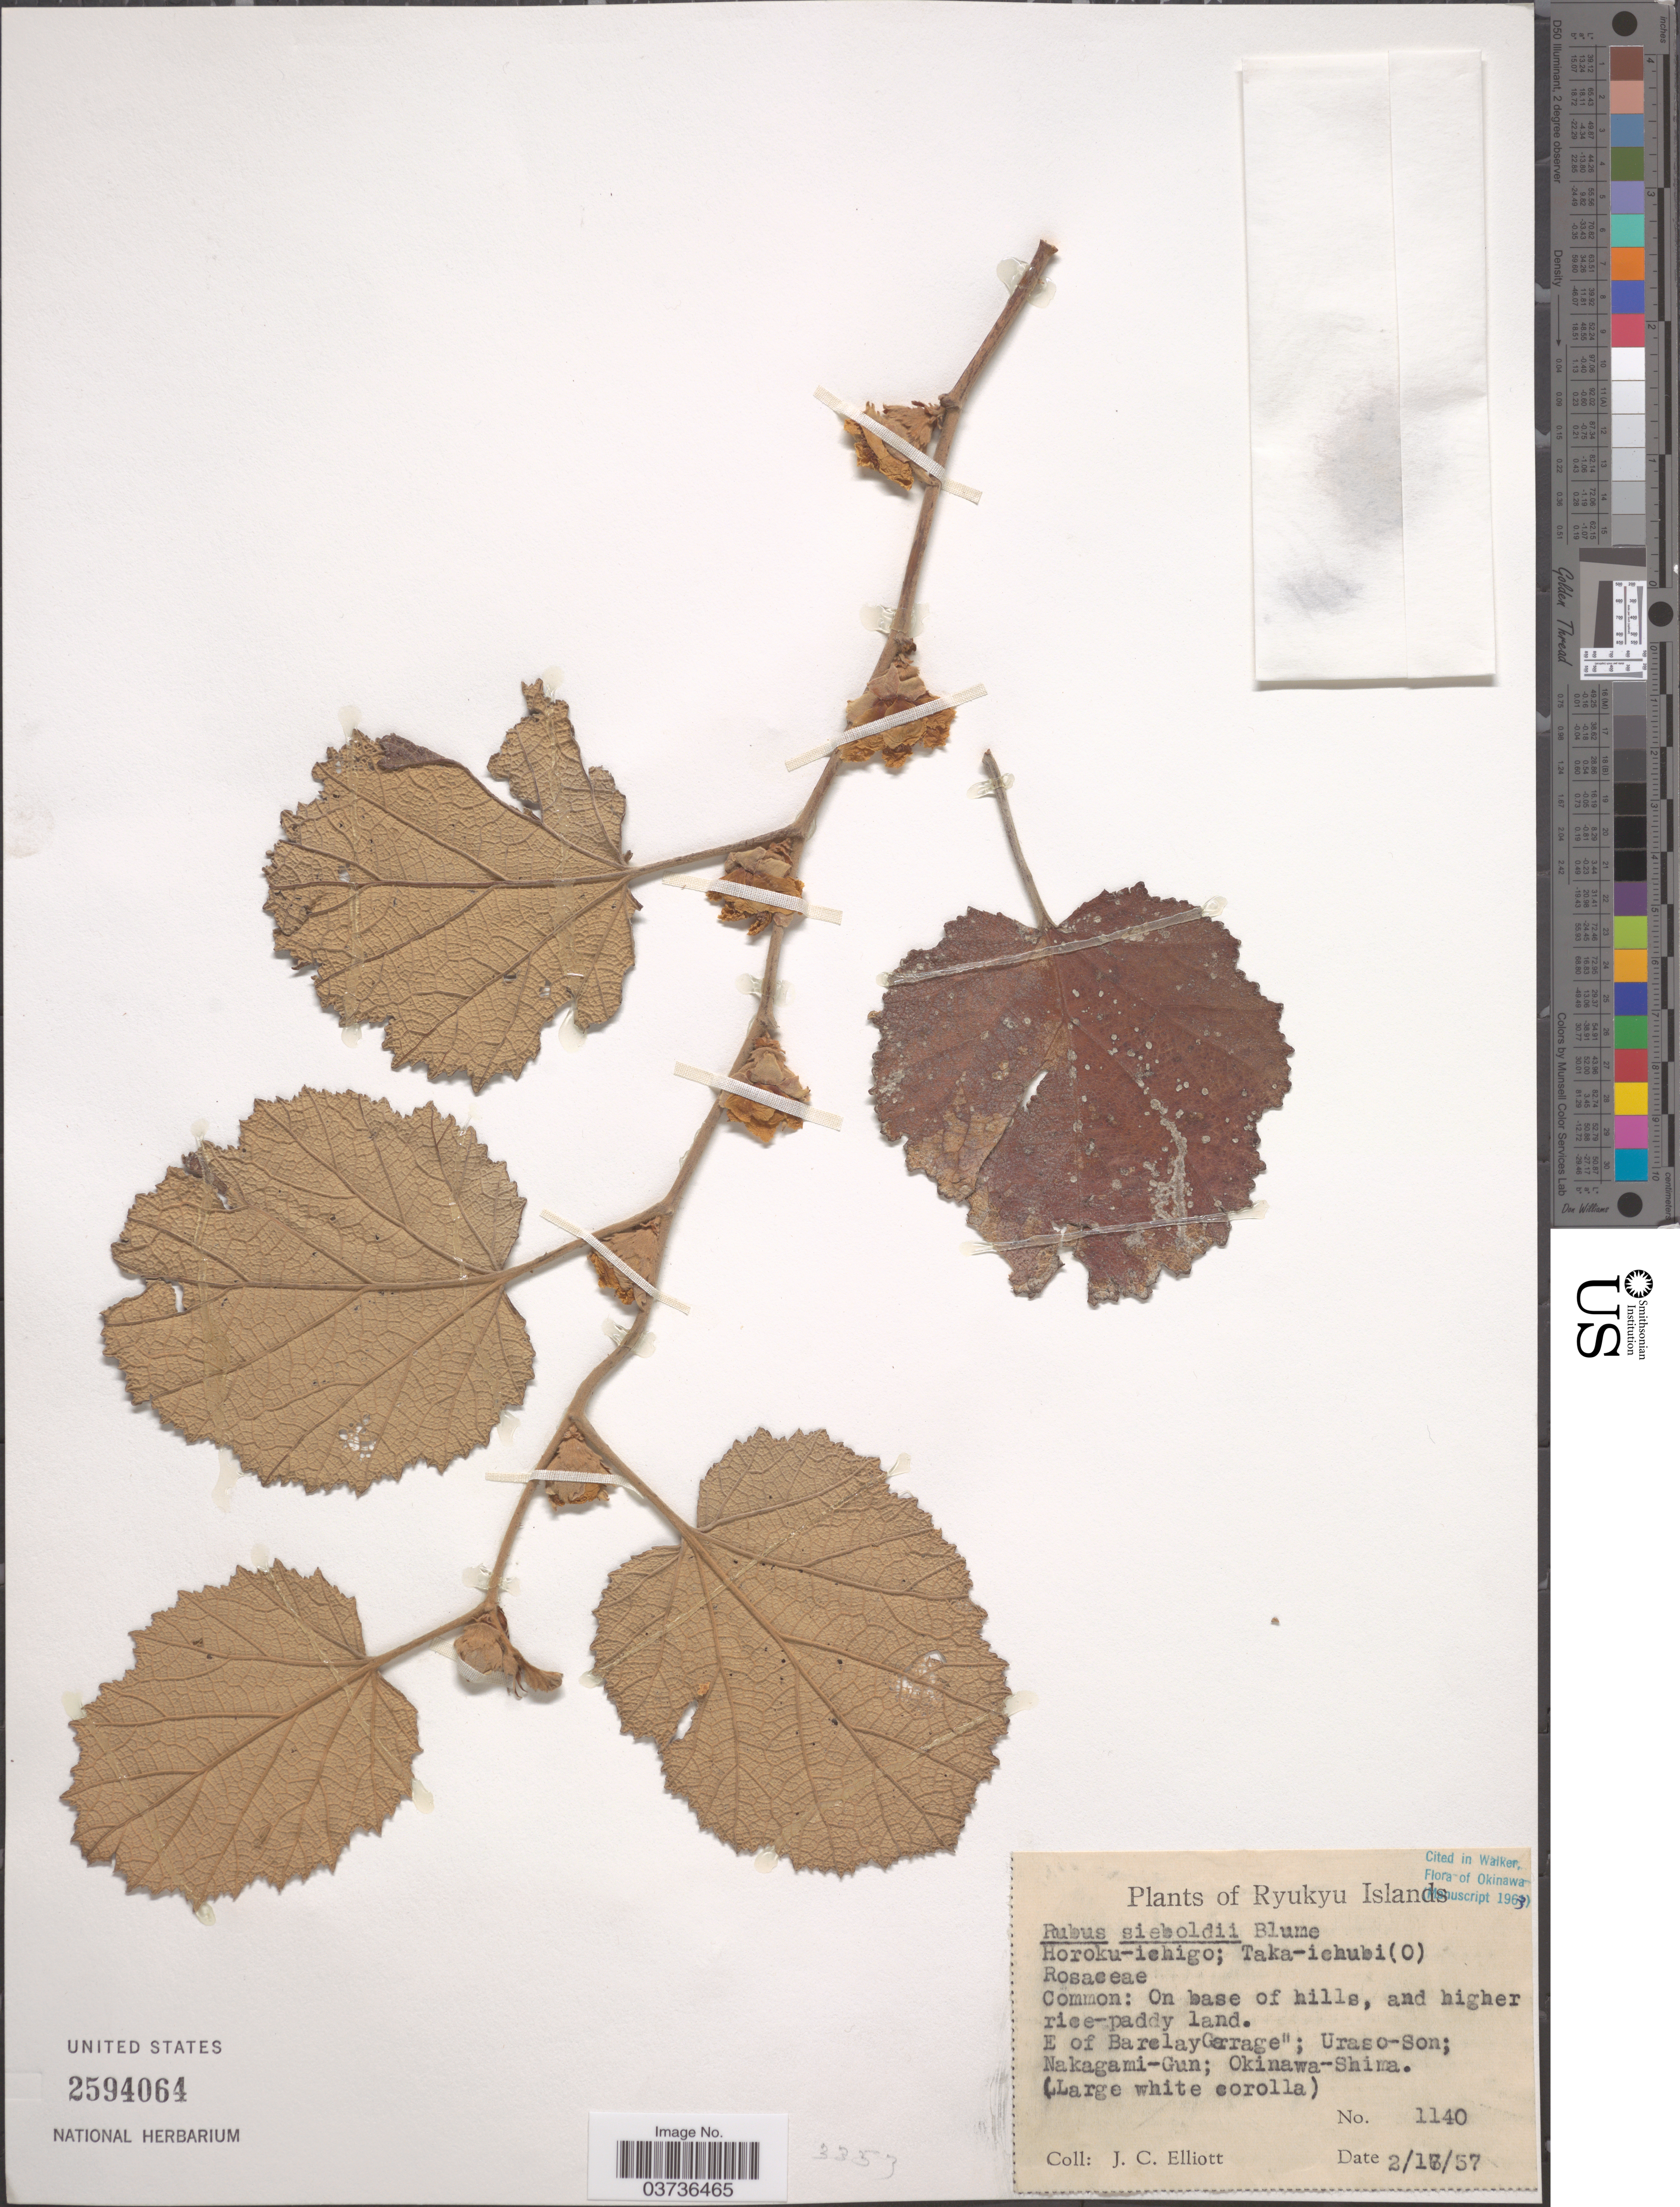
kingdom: Plantae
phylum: Tracheophyta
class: Magnoliopsida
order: Rosales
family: Rosaceae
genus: Rubus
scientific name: Rubus sieboldii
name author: Blume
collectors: J. C. Elliott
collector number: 1140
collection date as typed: Transcribed d/m/y: 17/2/57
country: Japan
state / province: Okinawa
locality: Ryukyu Islands. E of Barelay Garage; Uraso-Son; Nakagami-Gun; Okinawa-Shima.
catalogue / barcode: US 2594064